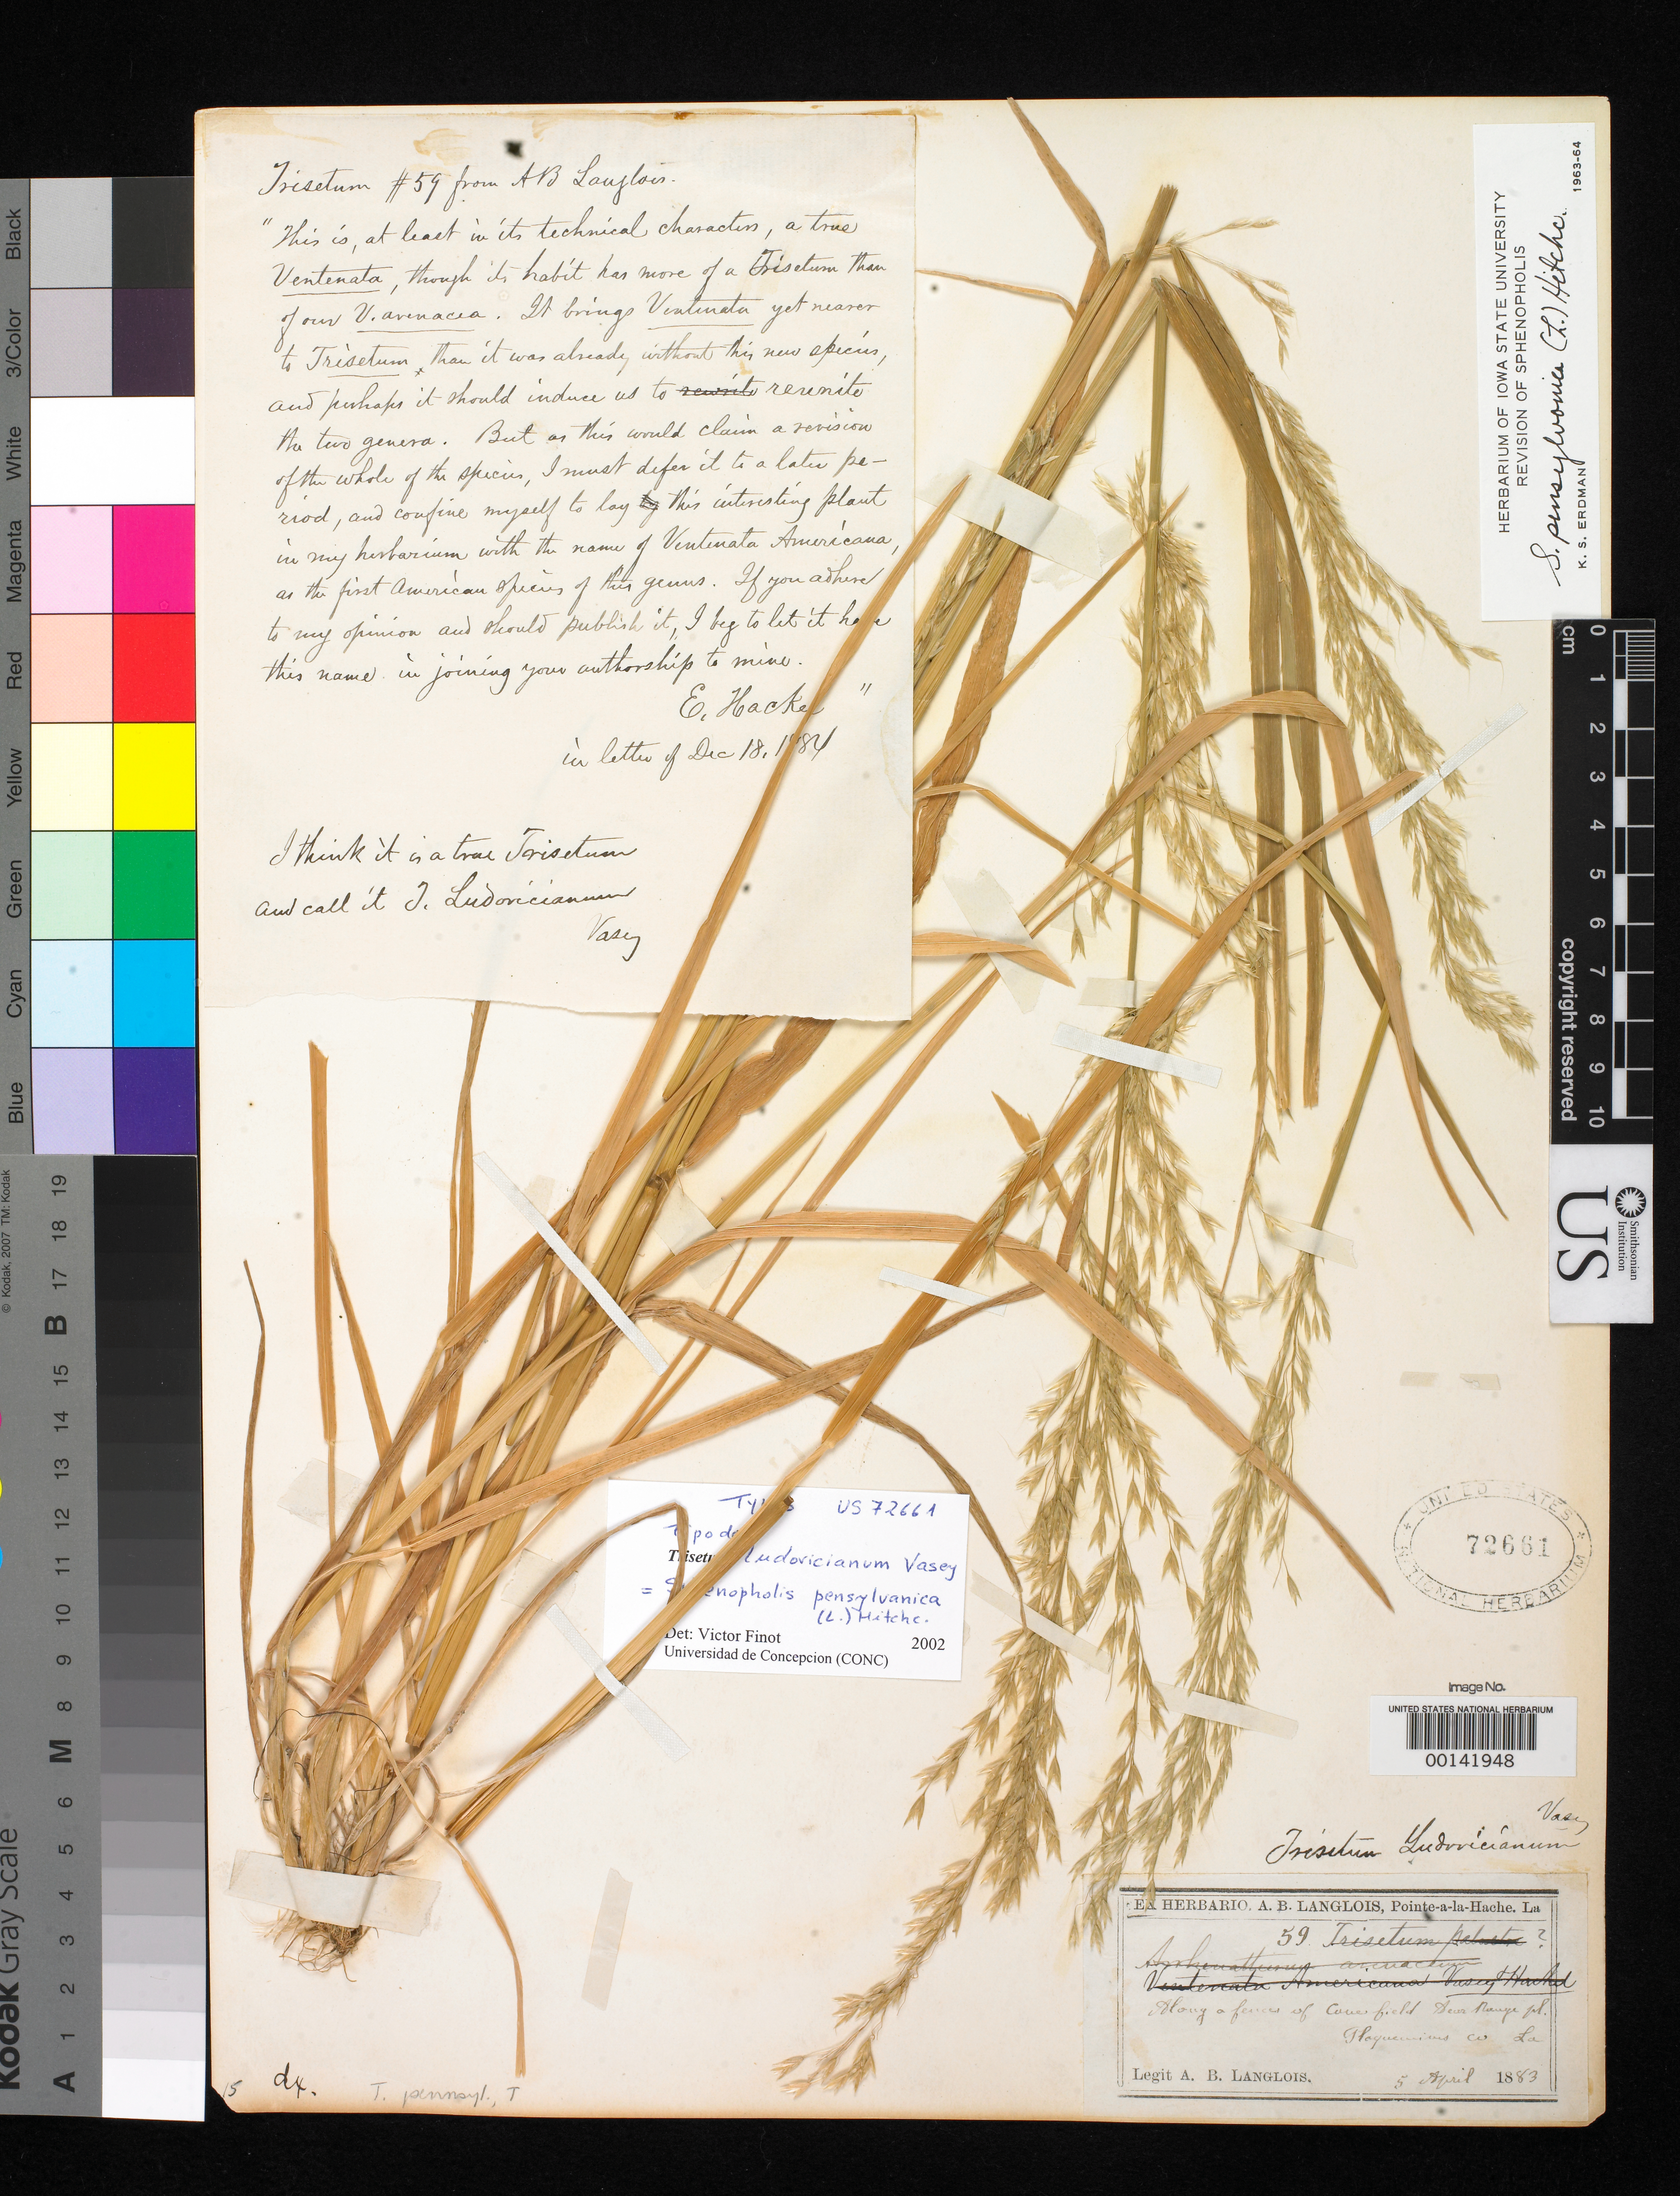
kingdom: Plantae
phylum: Tracheophyta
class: Liliopsida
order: Poales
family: Poaceae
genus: Trisetum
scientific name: Trisetum ludovicianum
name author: Vasey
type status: Isotype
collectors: A. B. Langlois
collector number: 59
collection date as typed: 05 Apr 1883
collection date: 1883-04-05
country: United States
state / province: Louisiana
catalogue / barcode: US 72661